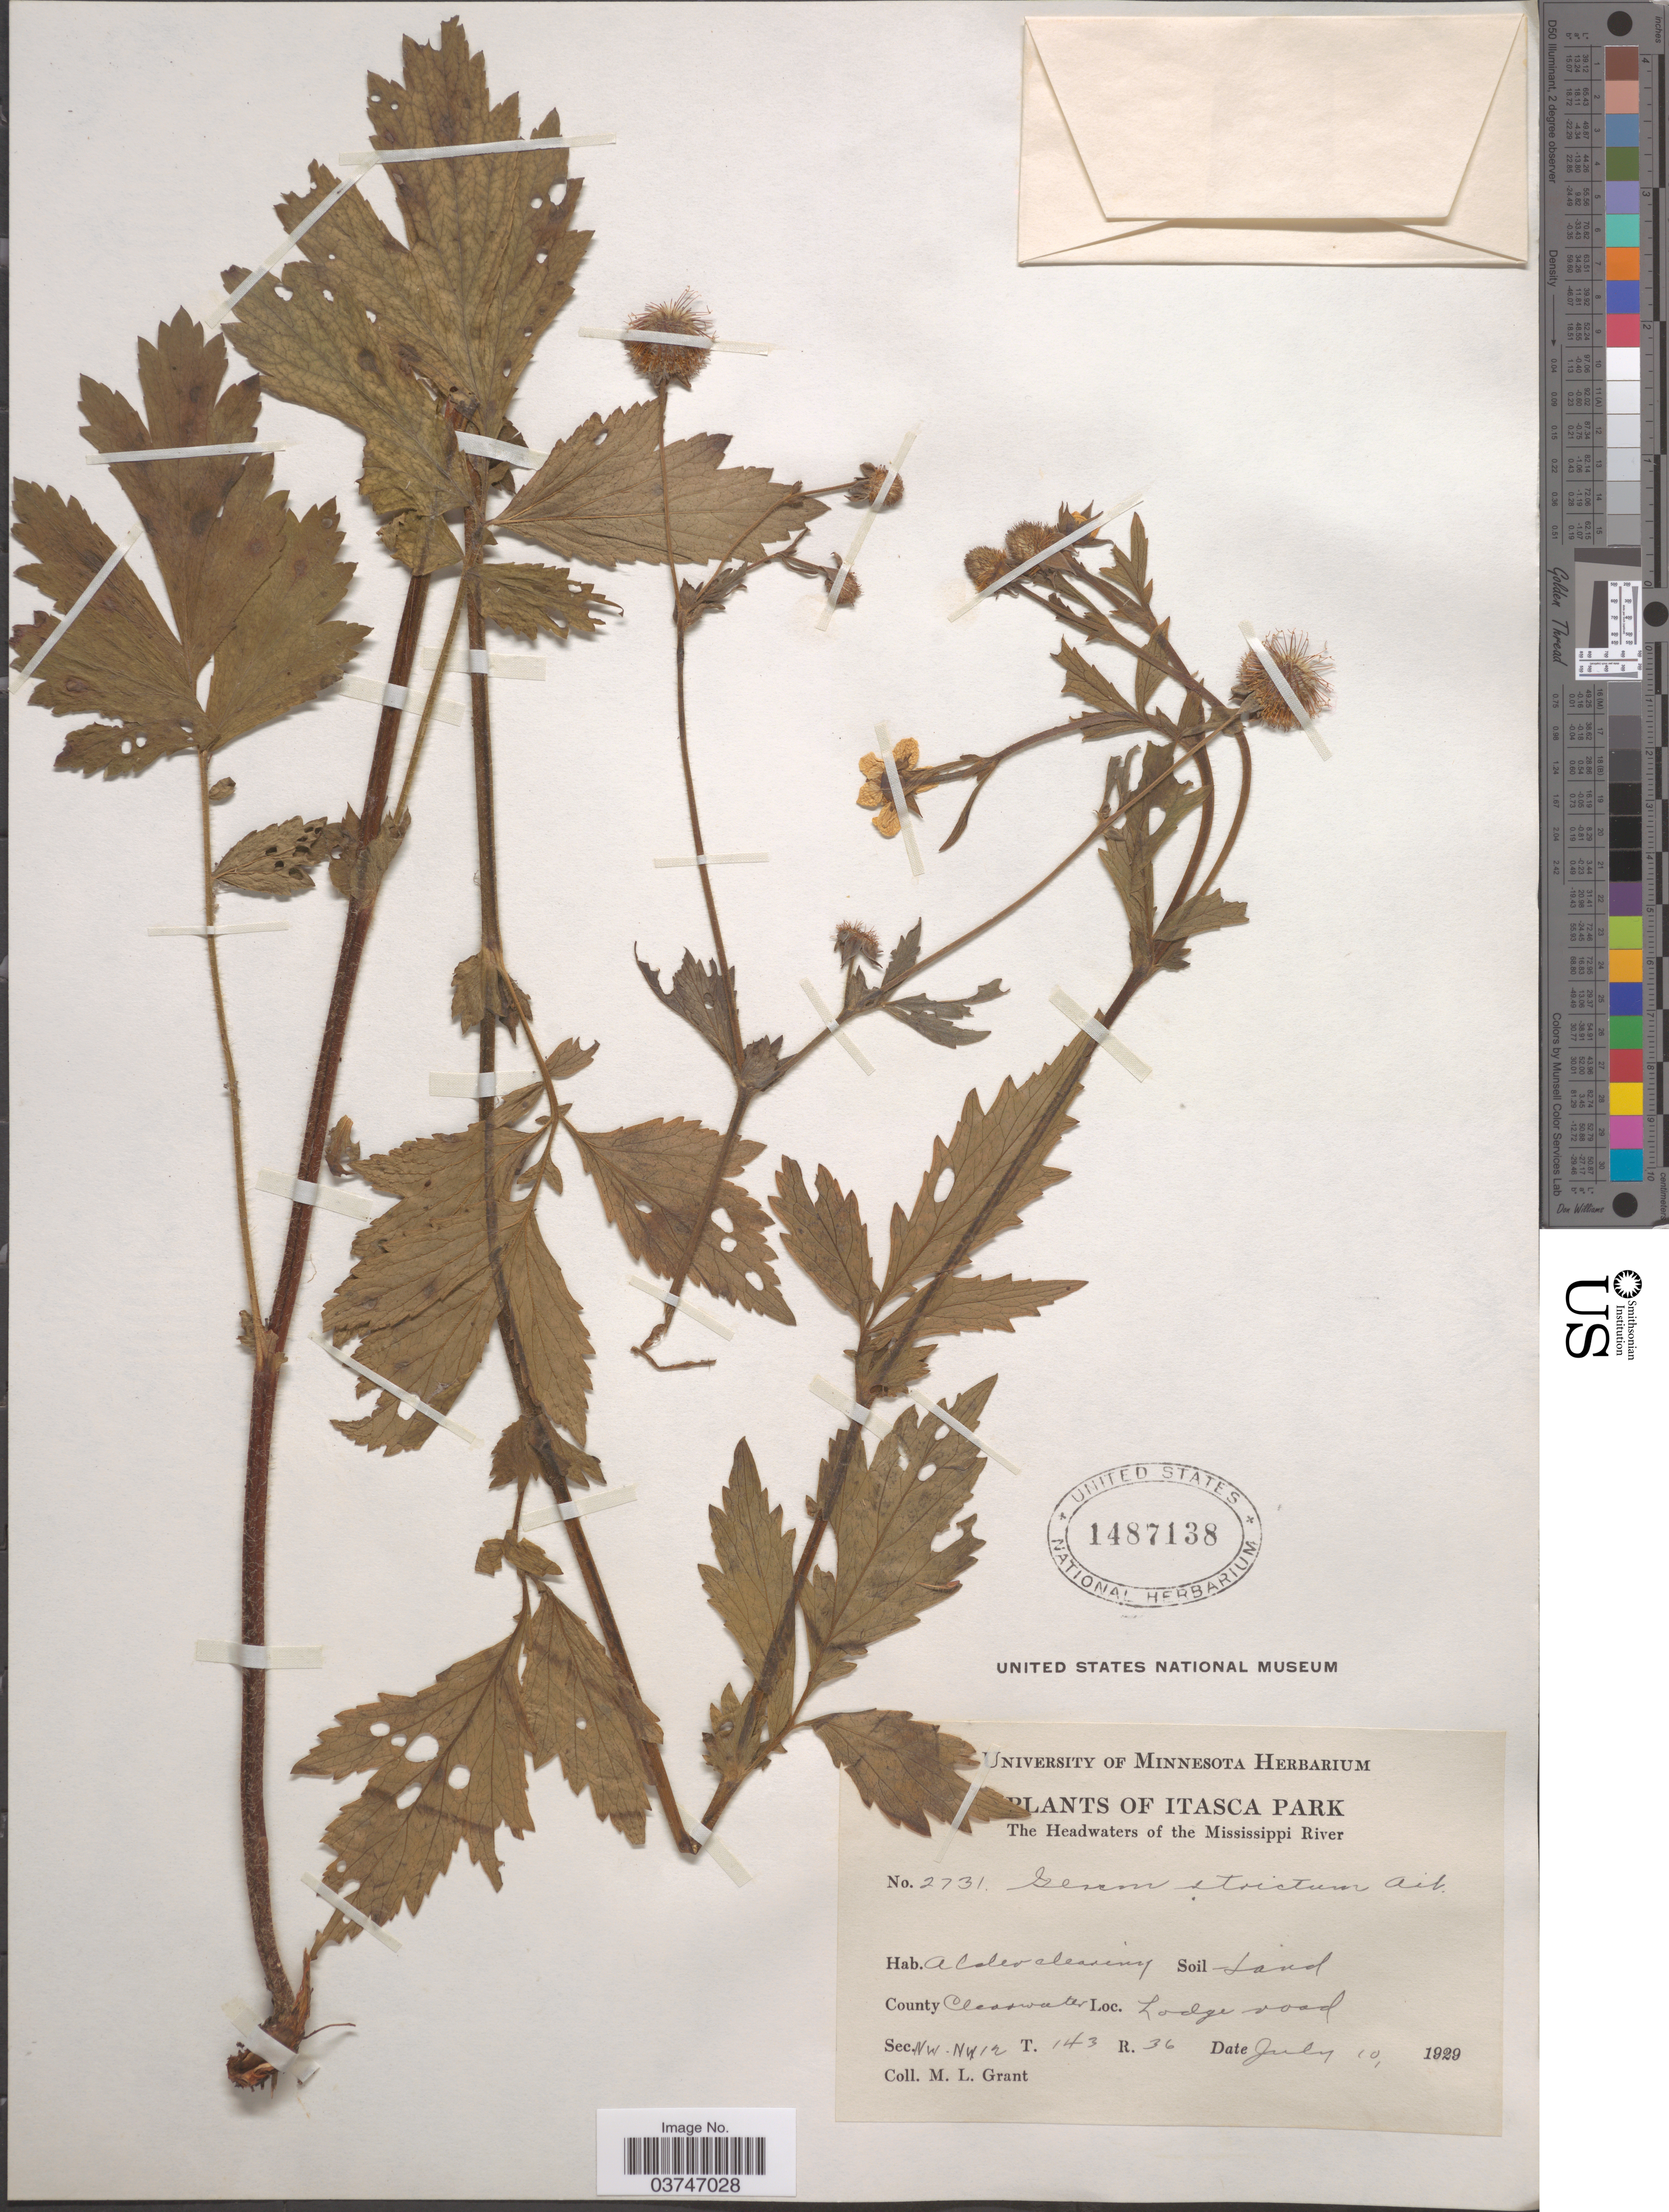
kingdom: Plantae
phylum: Tracheophyta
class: Magnoliopsida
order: Rosales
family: Rosaceae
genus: Geum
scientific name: Geum aleppicum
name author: Jacq.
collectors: M. L. Grant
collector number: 2731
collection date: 1929-07-10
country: United States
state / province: Minnesota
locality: Itasca Park. The Headwaters of the Mississippi River. County Clearwater. Lodge road. Sec N.W. N. W. 12 T. 143 R.36.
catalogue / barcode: US 1487138